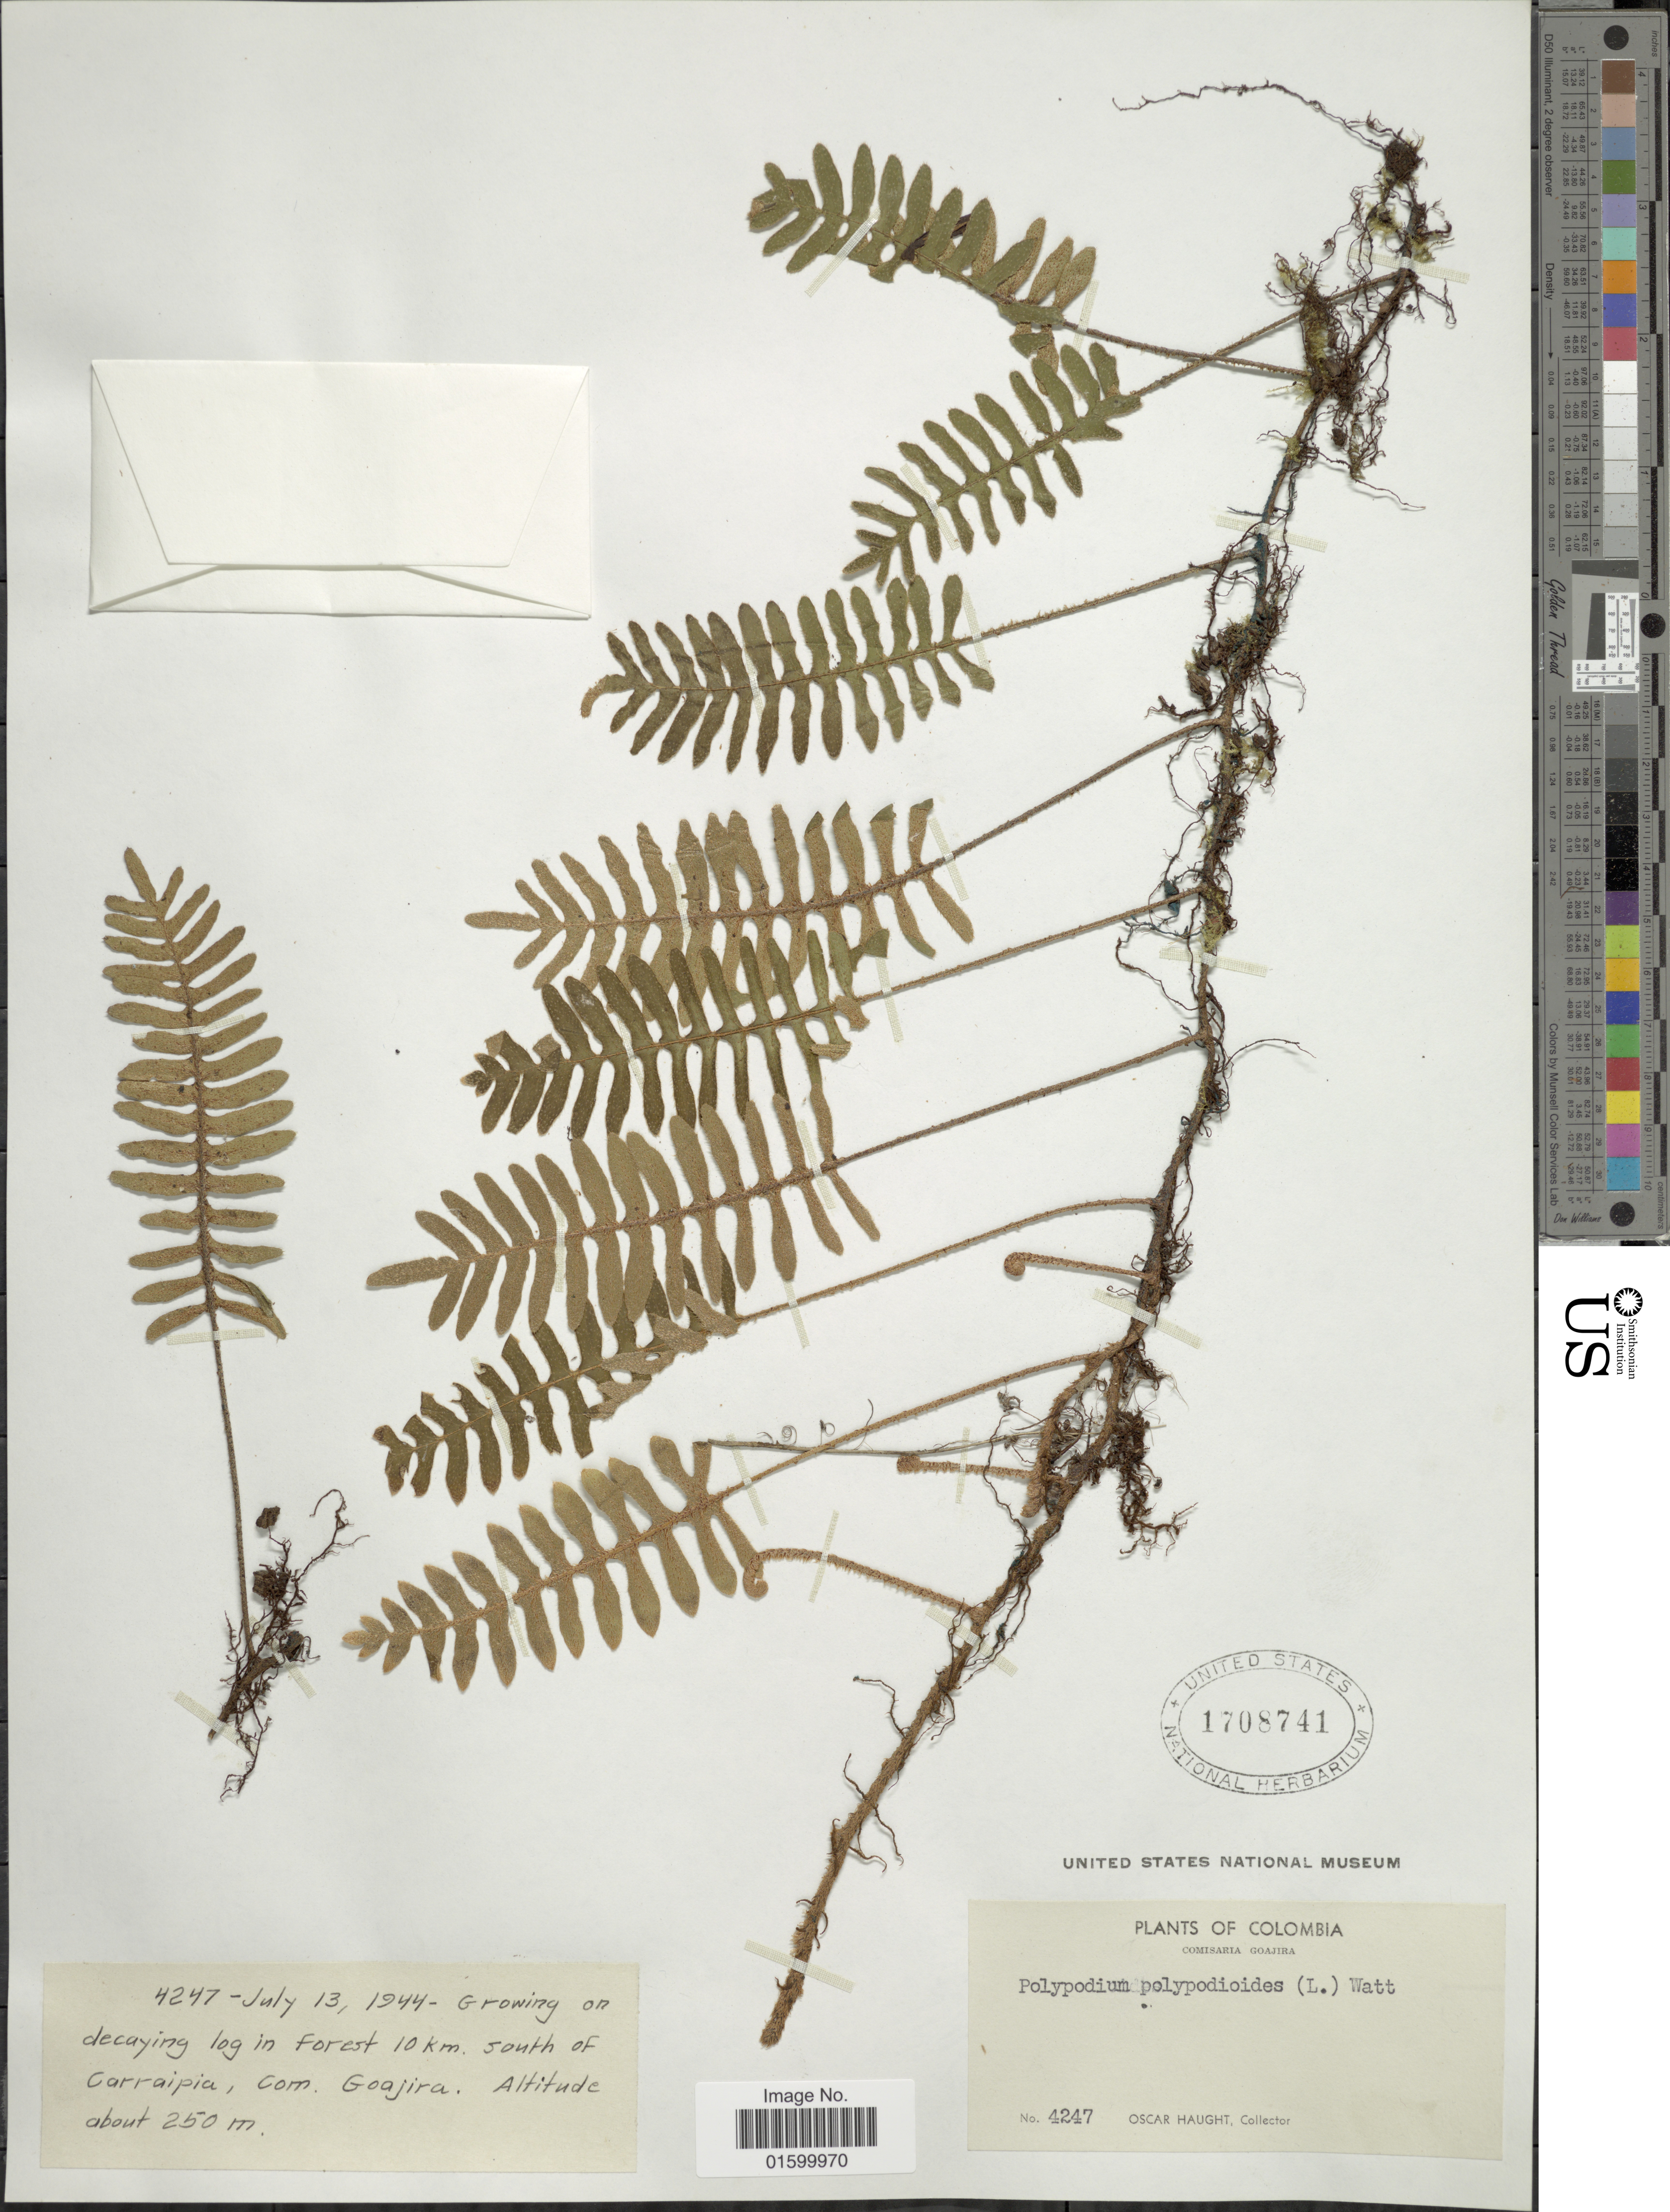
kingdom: Plantae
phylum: Tracheophyta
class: Polypodiopsida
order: Polypodiales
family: Polypodiaceae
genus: Pleopeltis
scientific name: Pleopeltis polypodioides var. burchellii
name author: (Baker) A.R. Sm.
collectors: O. Haught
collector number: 4247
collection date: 1944-07-13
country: Colombia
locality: Comisaria Goajira, 10 km south of Goajira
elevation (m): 250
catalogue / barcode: US 1708741